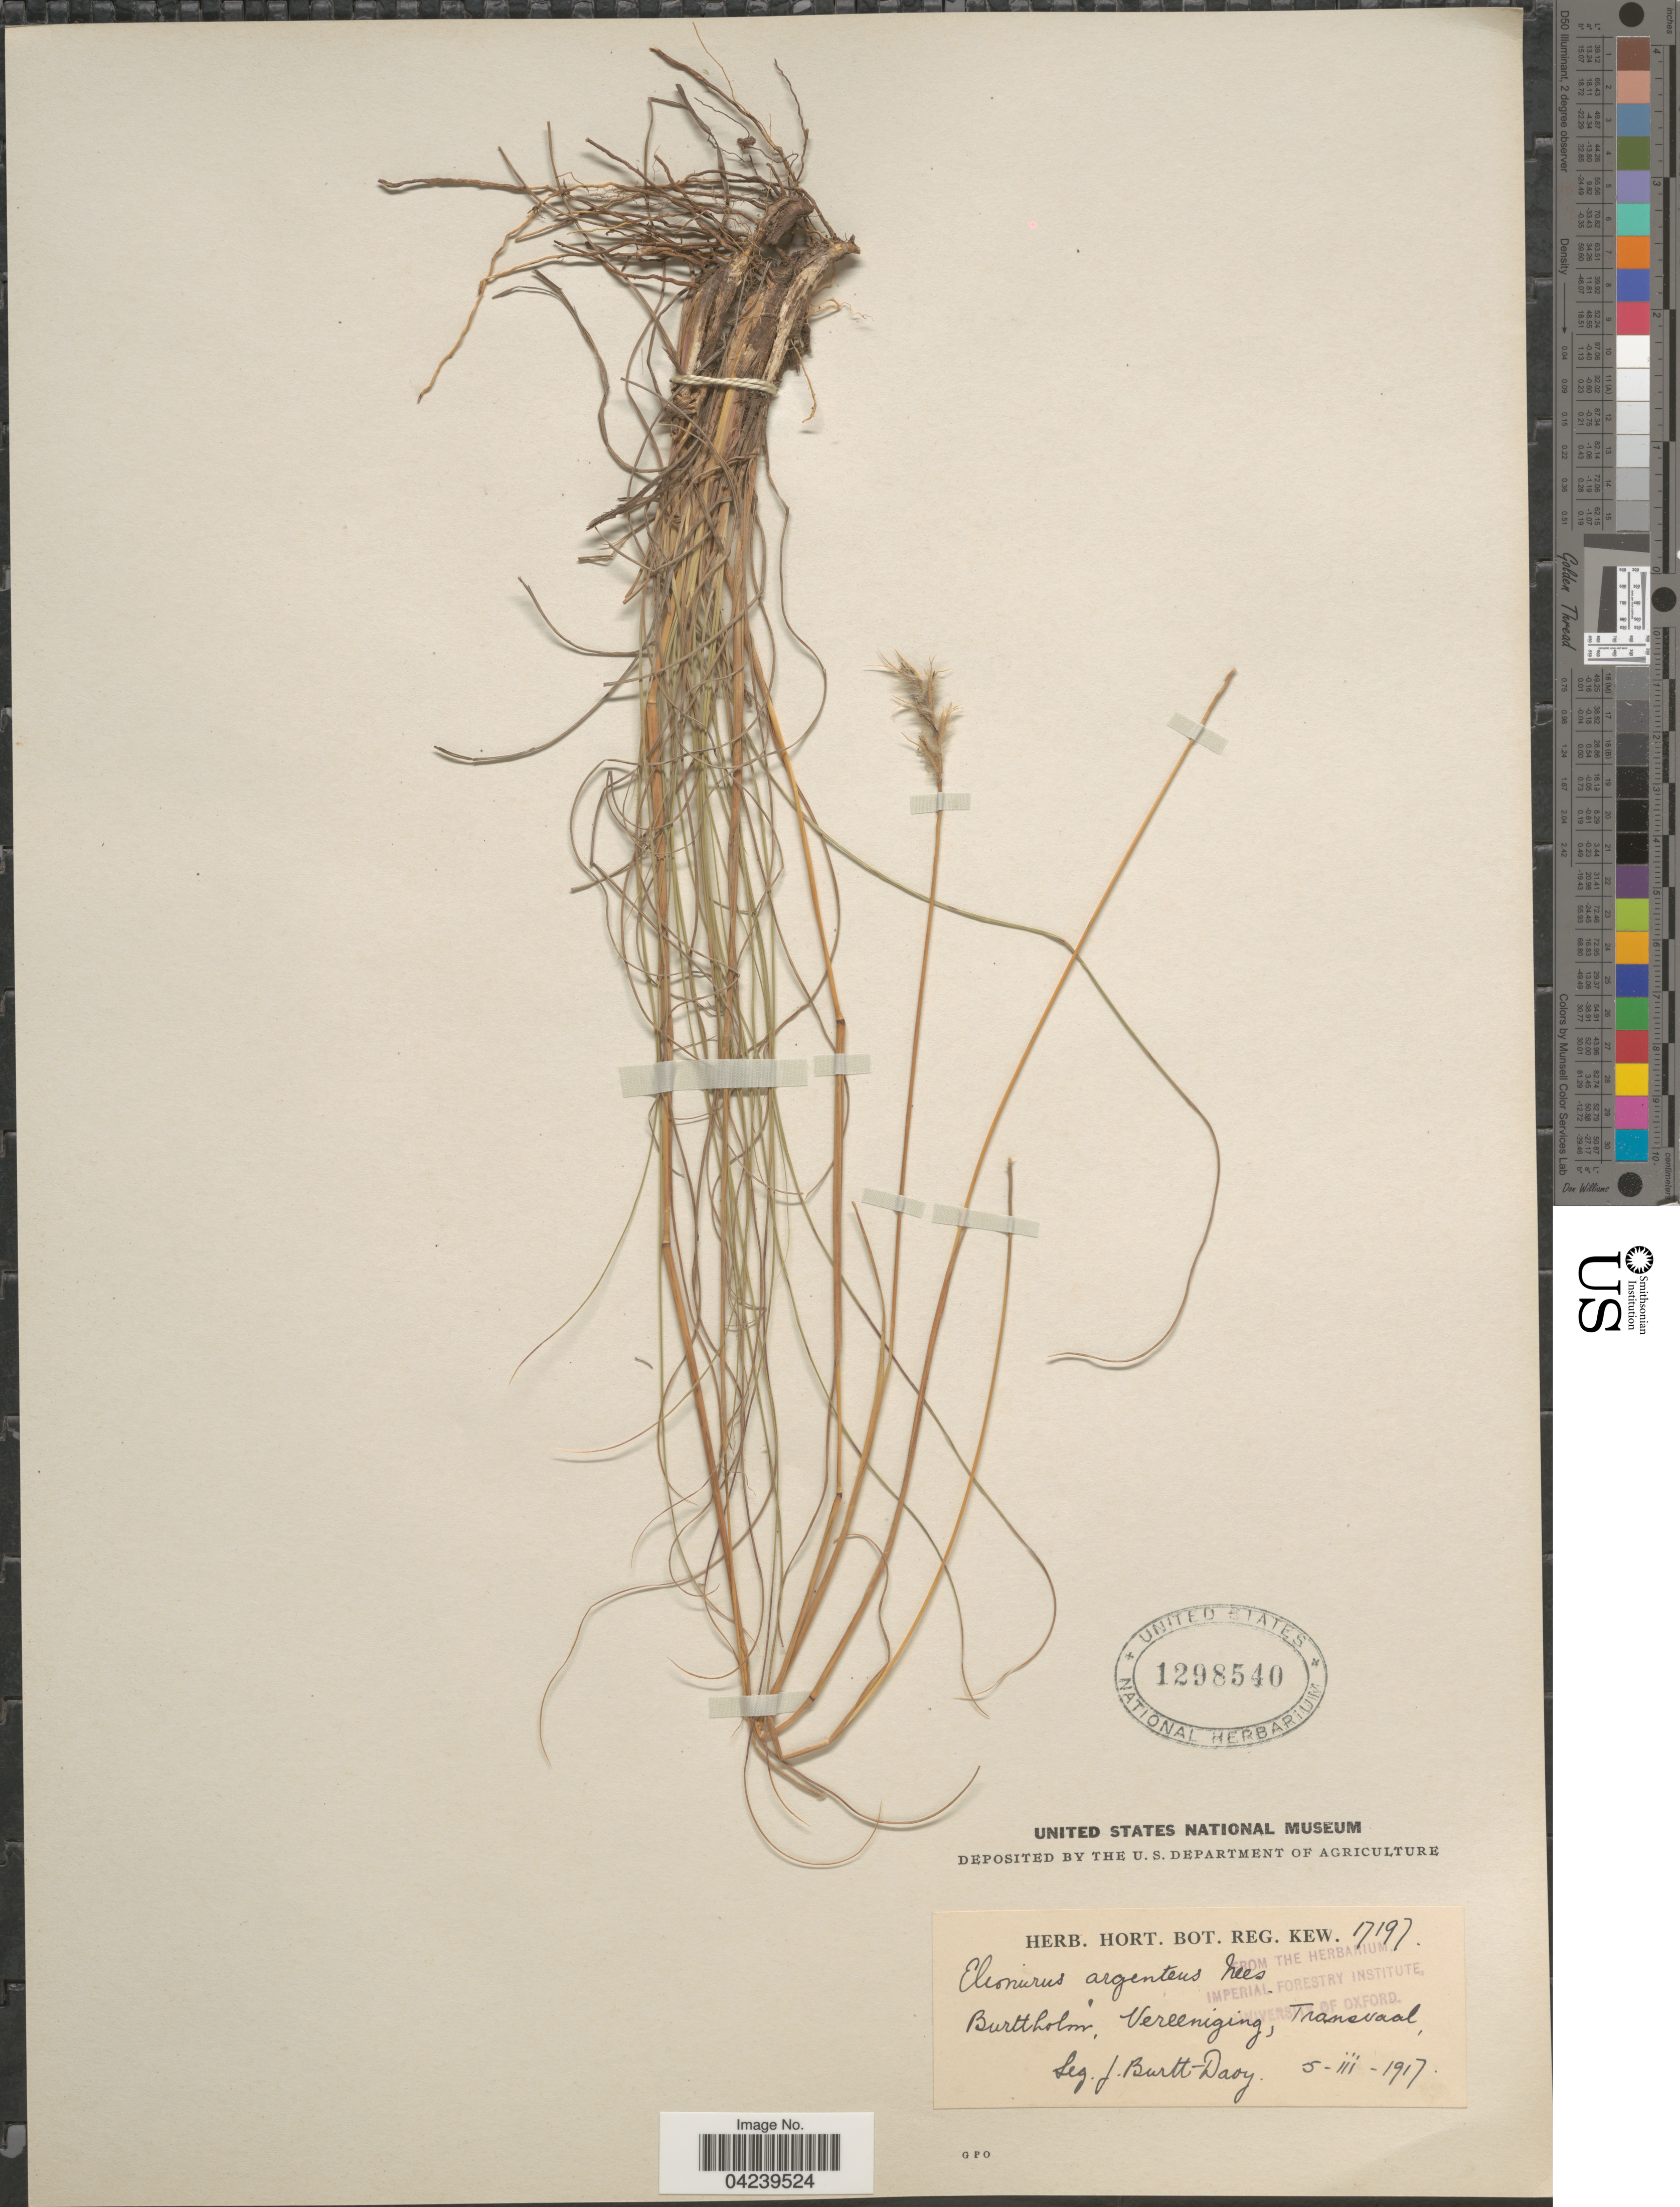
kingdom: Plantae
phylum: Tracheophyta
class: Liliopsida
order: Poales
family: Poaceae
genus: Elionurus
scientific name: Elionurus muticus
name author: (Spreng.) Kuntze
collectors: J. Burtt Davy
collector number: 17197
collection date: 1917-03-05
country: South Africa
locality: Burttholm, Vereeniging, Transvaal.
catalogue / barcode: US 1298540